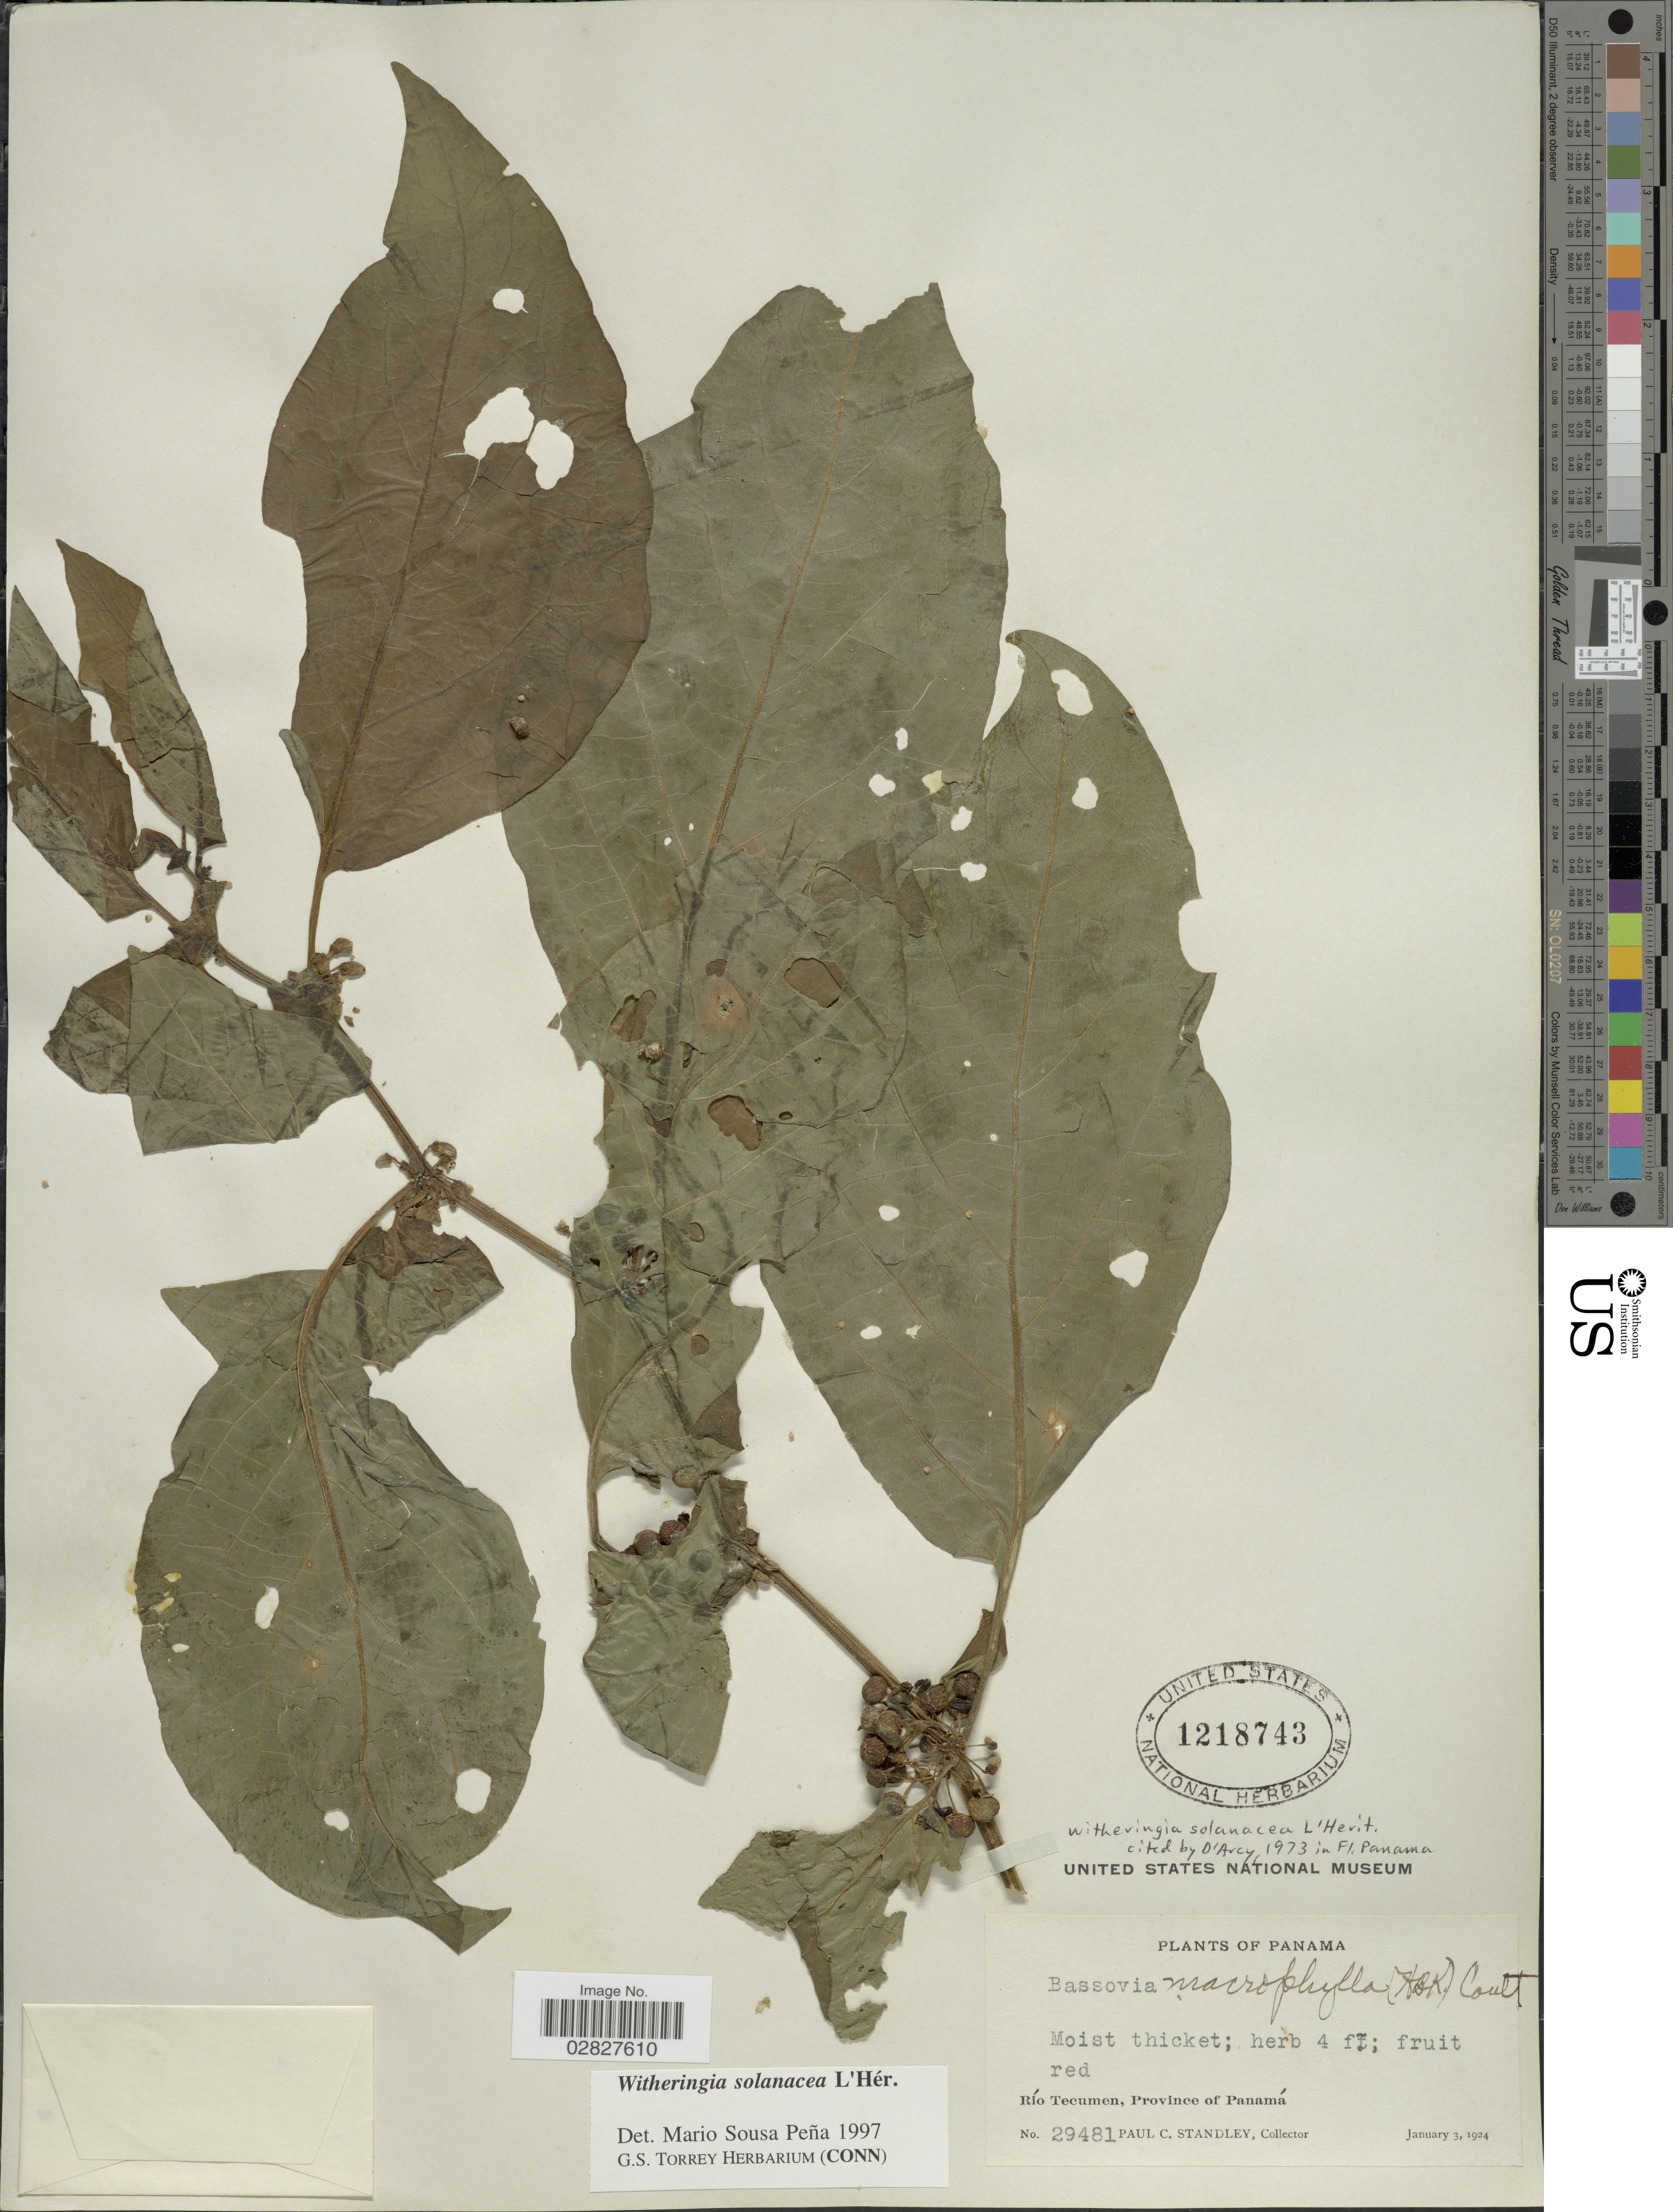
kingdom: Plantae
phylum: Tracheophyta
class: Magnoliopsida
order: Solanales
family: Solanaceae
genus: Witheringia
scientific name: Witheringia solanacea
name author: L'Hér.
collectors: P. C. Standley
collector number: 29481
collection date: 1924-01-03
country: Panama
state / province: Panamá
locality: Río Tecumen.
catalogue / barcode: US 1218743